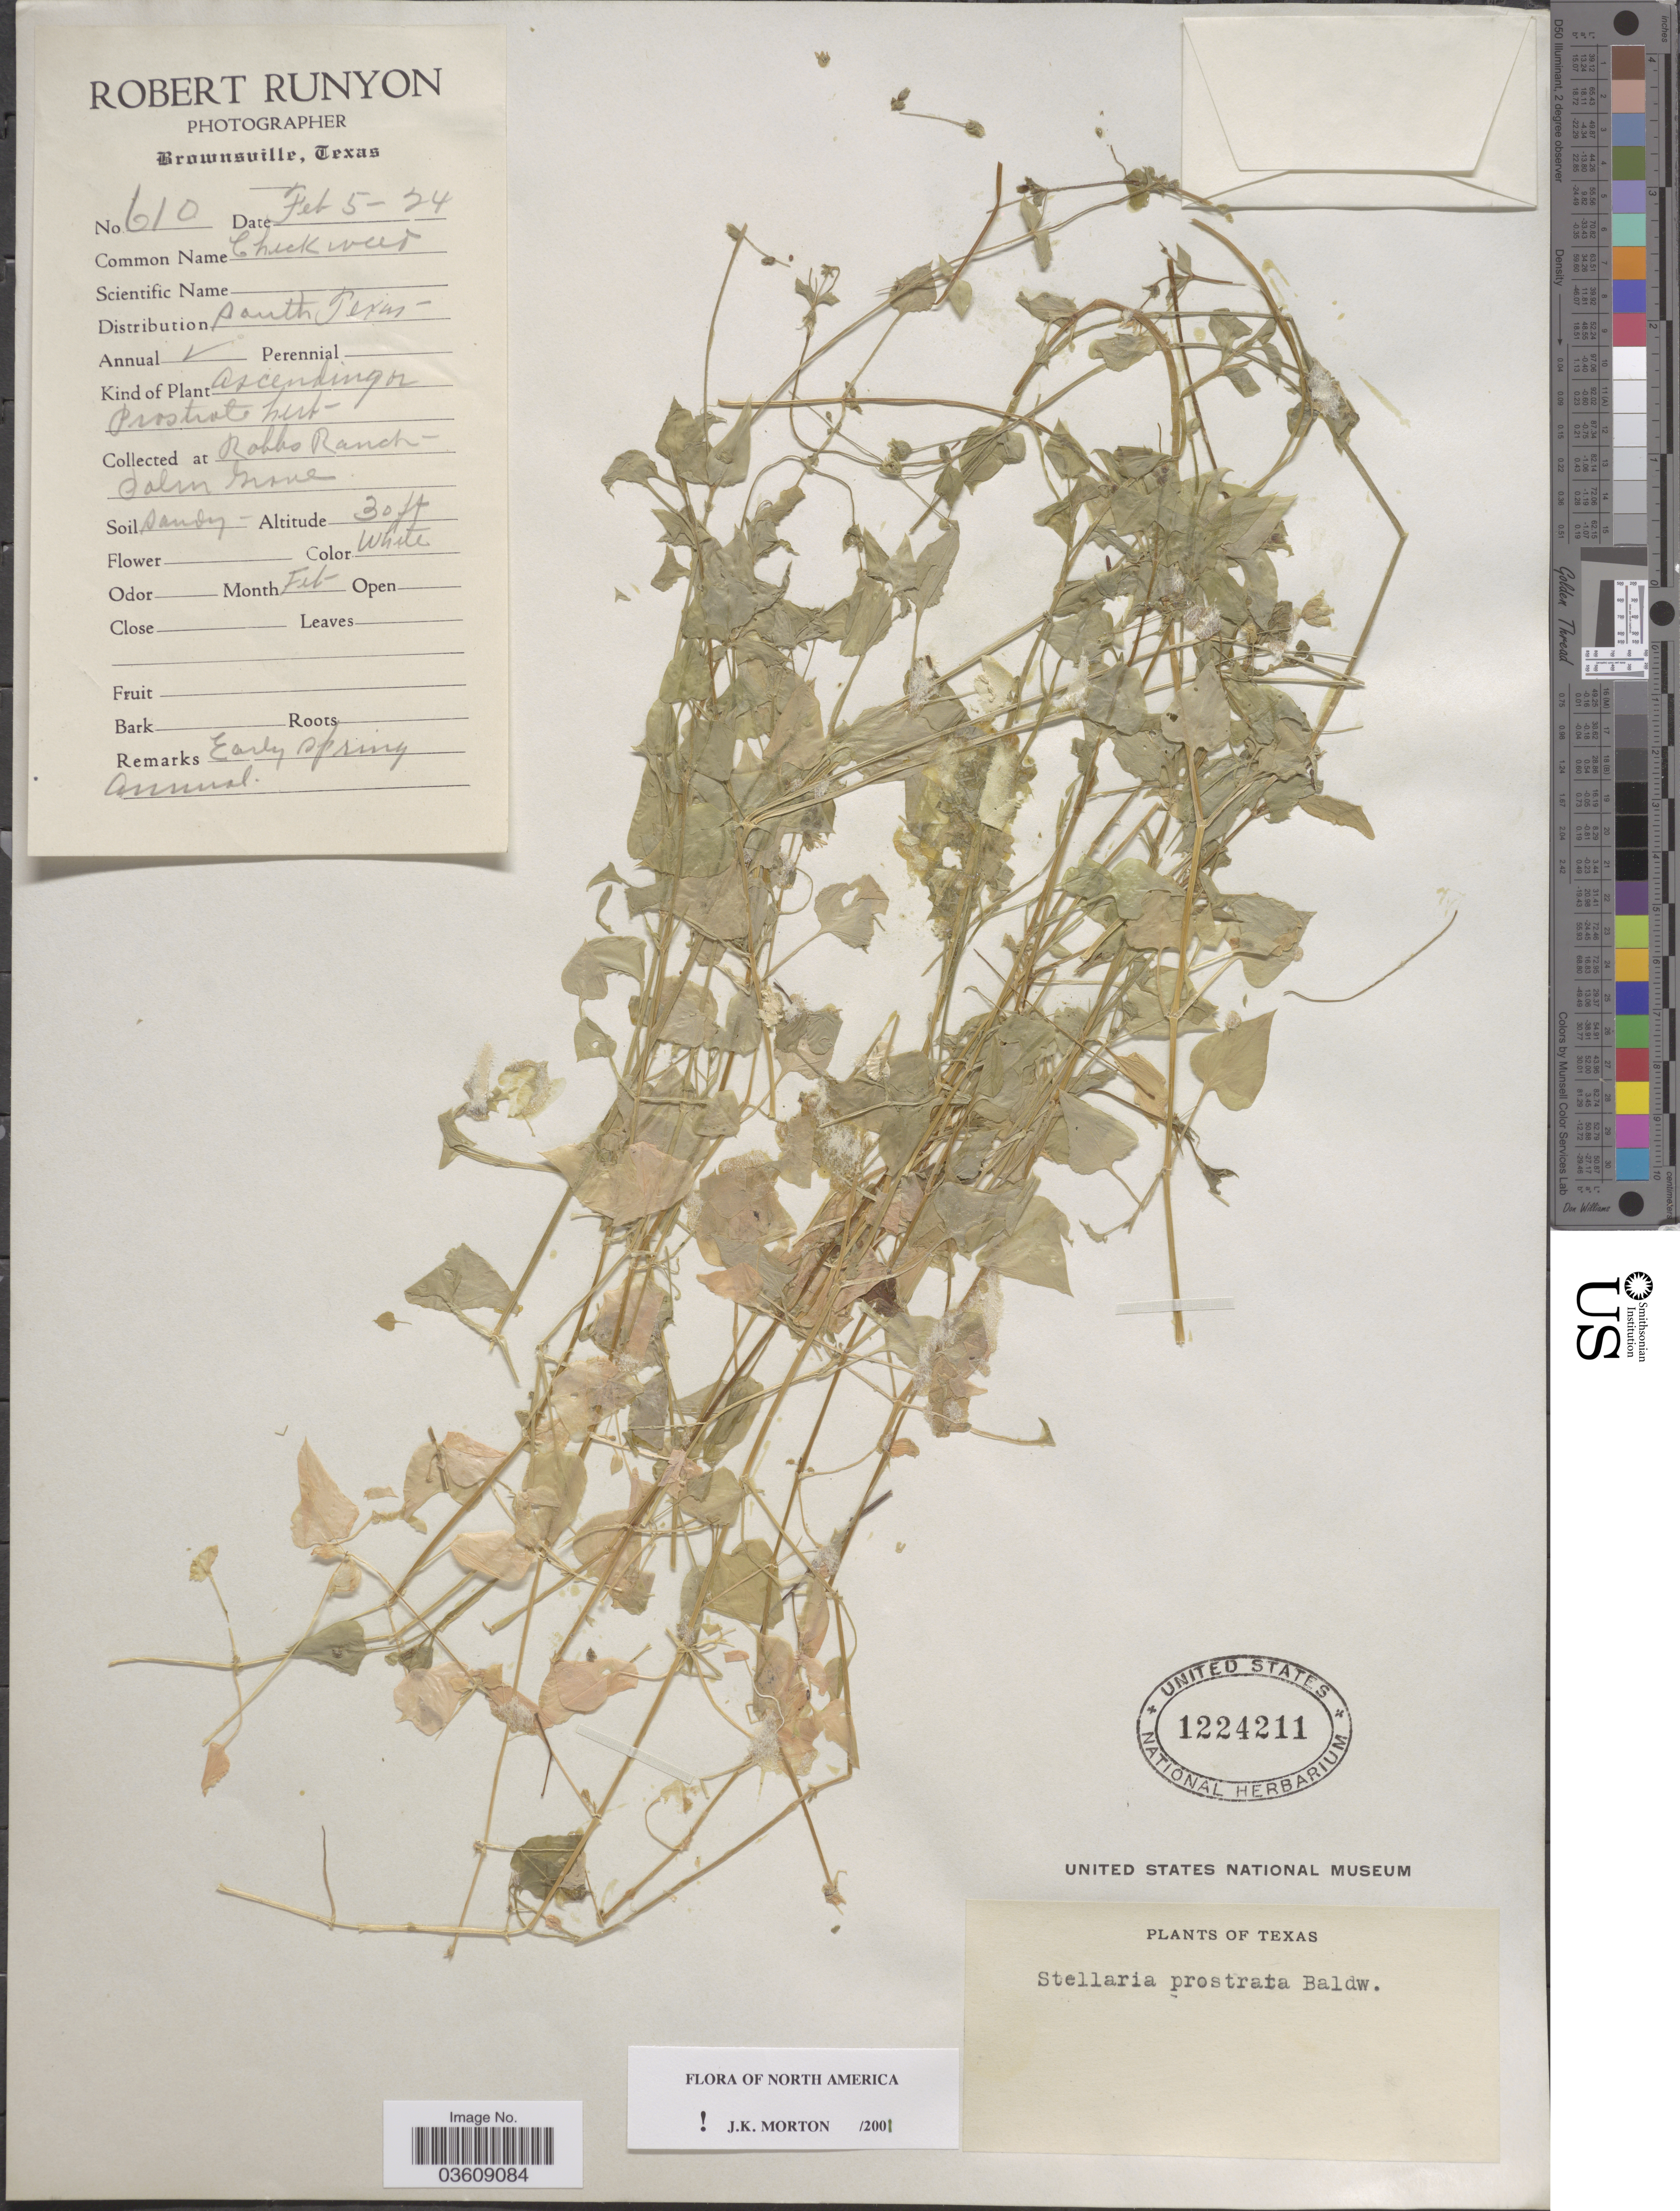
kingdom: Plantae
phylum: Tracheophyta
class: Magnoliopsida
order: Caryophyllales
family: Caryophyllaceae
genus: Stellaria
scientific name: Stellaria prostrata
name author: Baldwin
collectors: R. Runyon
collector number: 610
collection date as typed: Transcribed d/m/y: 5/2/24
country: United States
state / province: Texas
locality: South Texas. Robbs Ranch - Palm Grove.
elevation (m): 9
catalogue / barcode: US 1224211